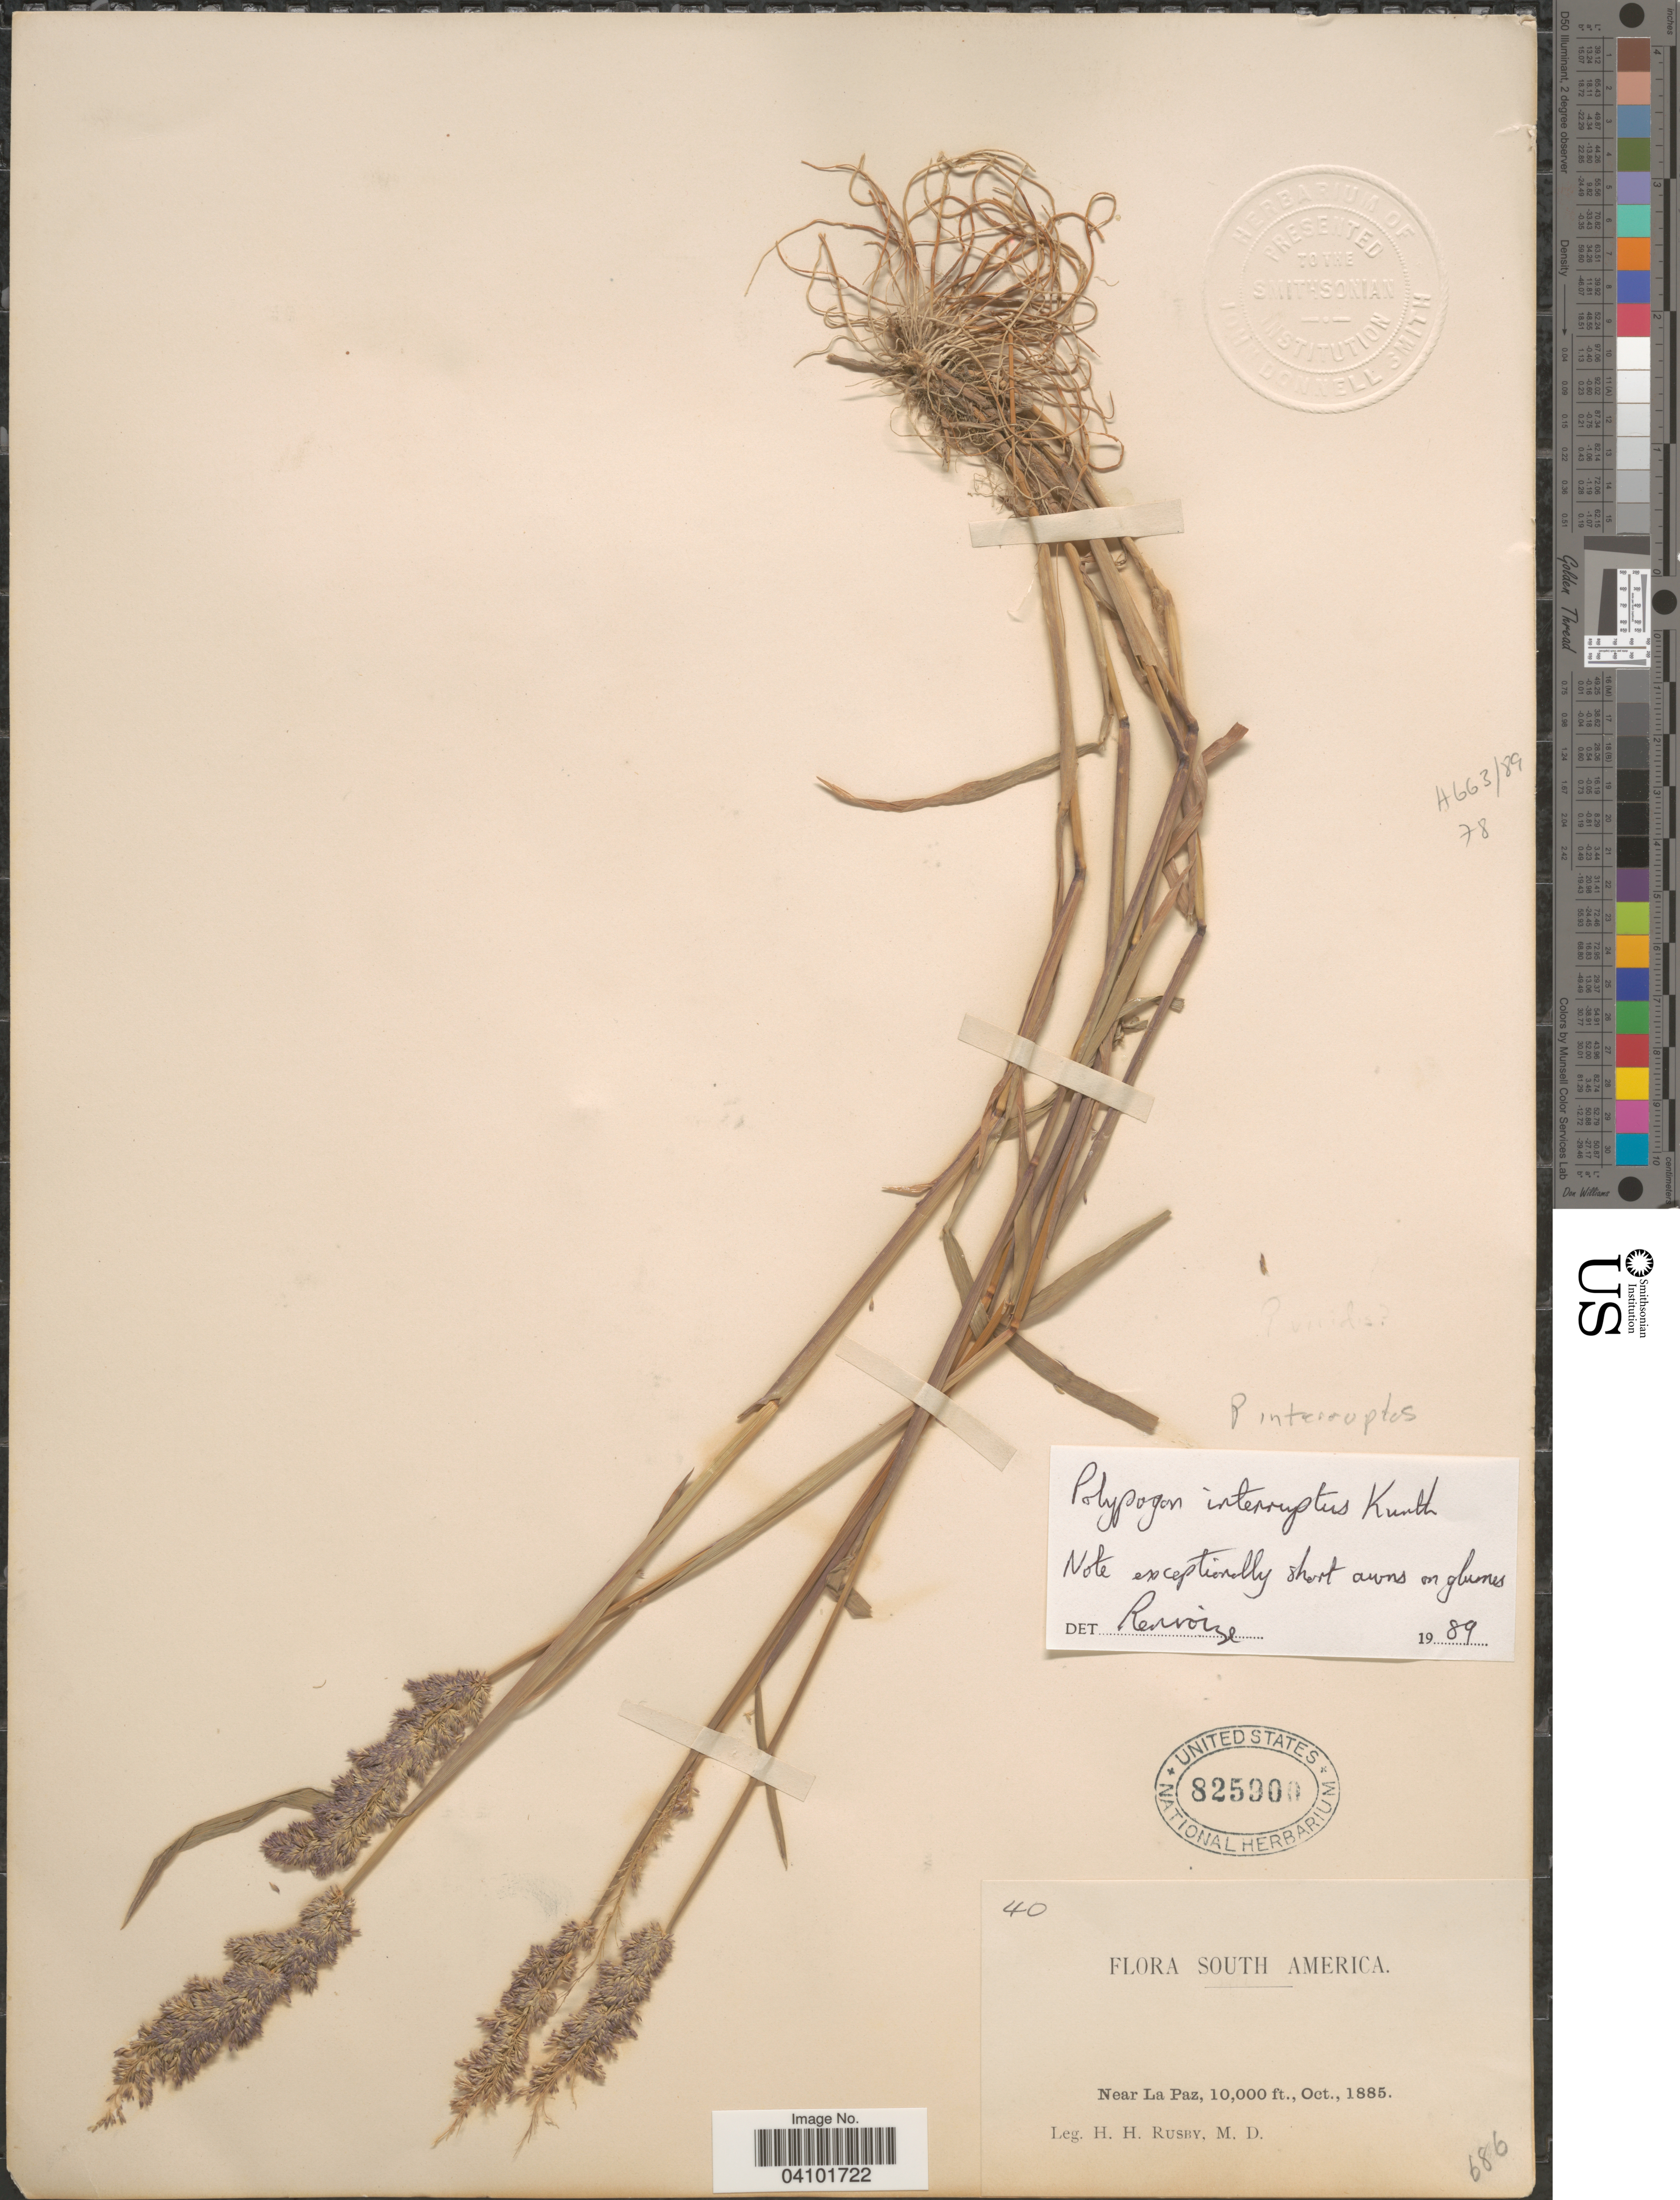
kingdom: Plantae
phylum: Tracheophyta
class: Liliopsida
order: Poales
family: Poaceae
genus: Polypogon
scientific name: Polypogon interruptus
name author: Kunth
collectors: H. H. Rusby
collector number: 40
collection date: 1885-10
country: Bolivia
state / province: La Paz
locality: Near La Paz.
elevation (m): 3048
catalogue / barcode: US 825900